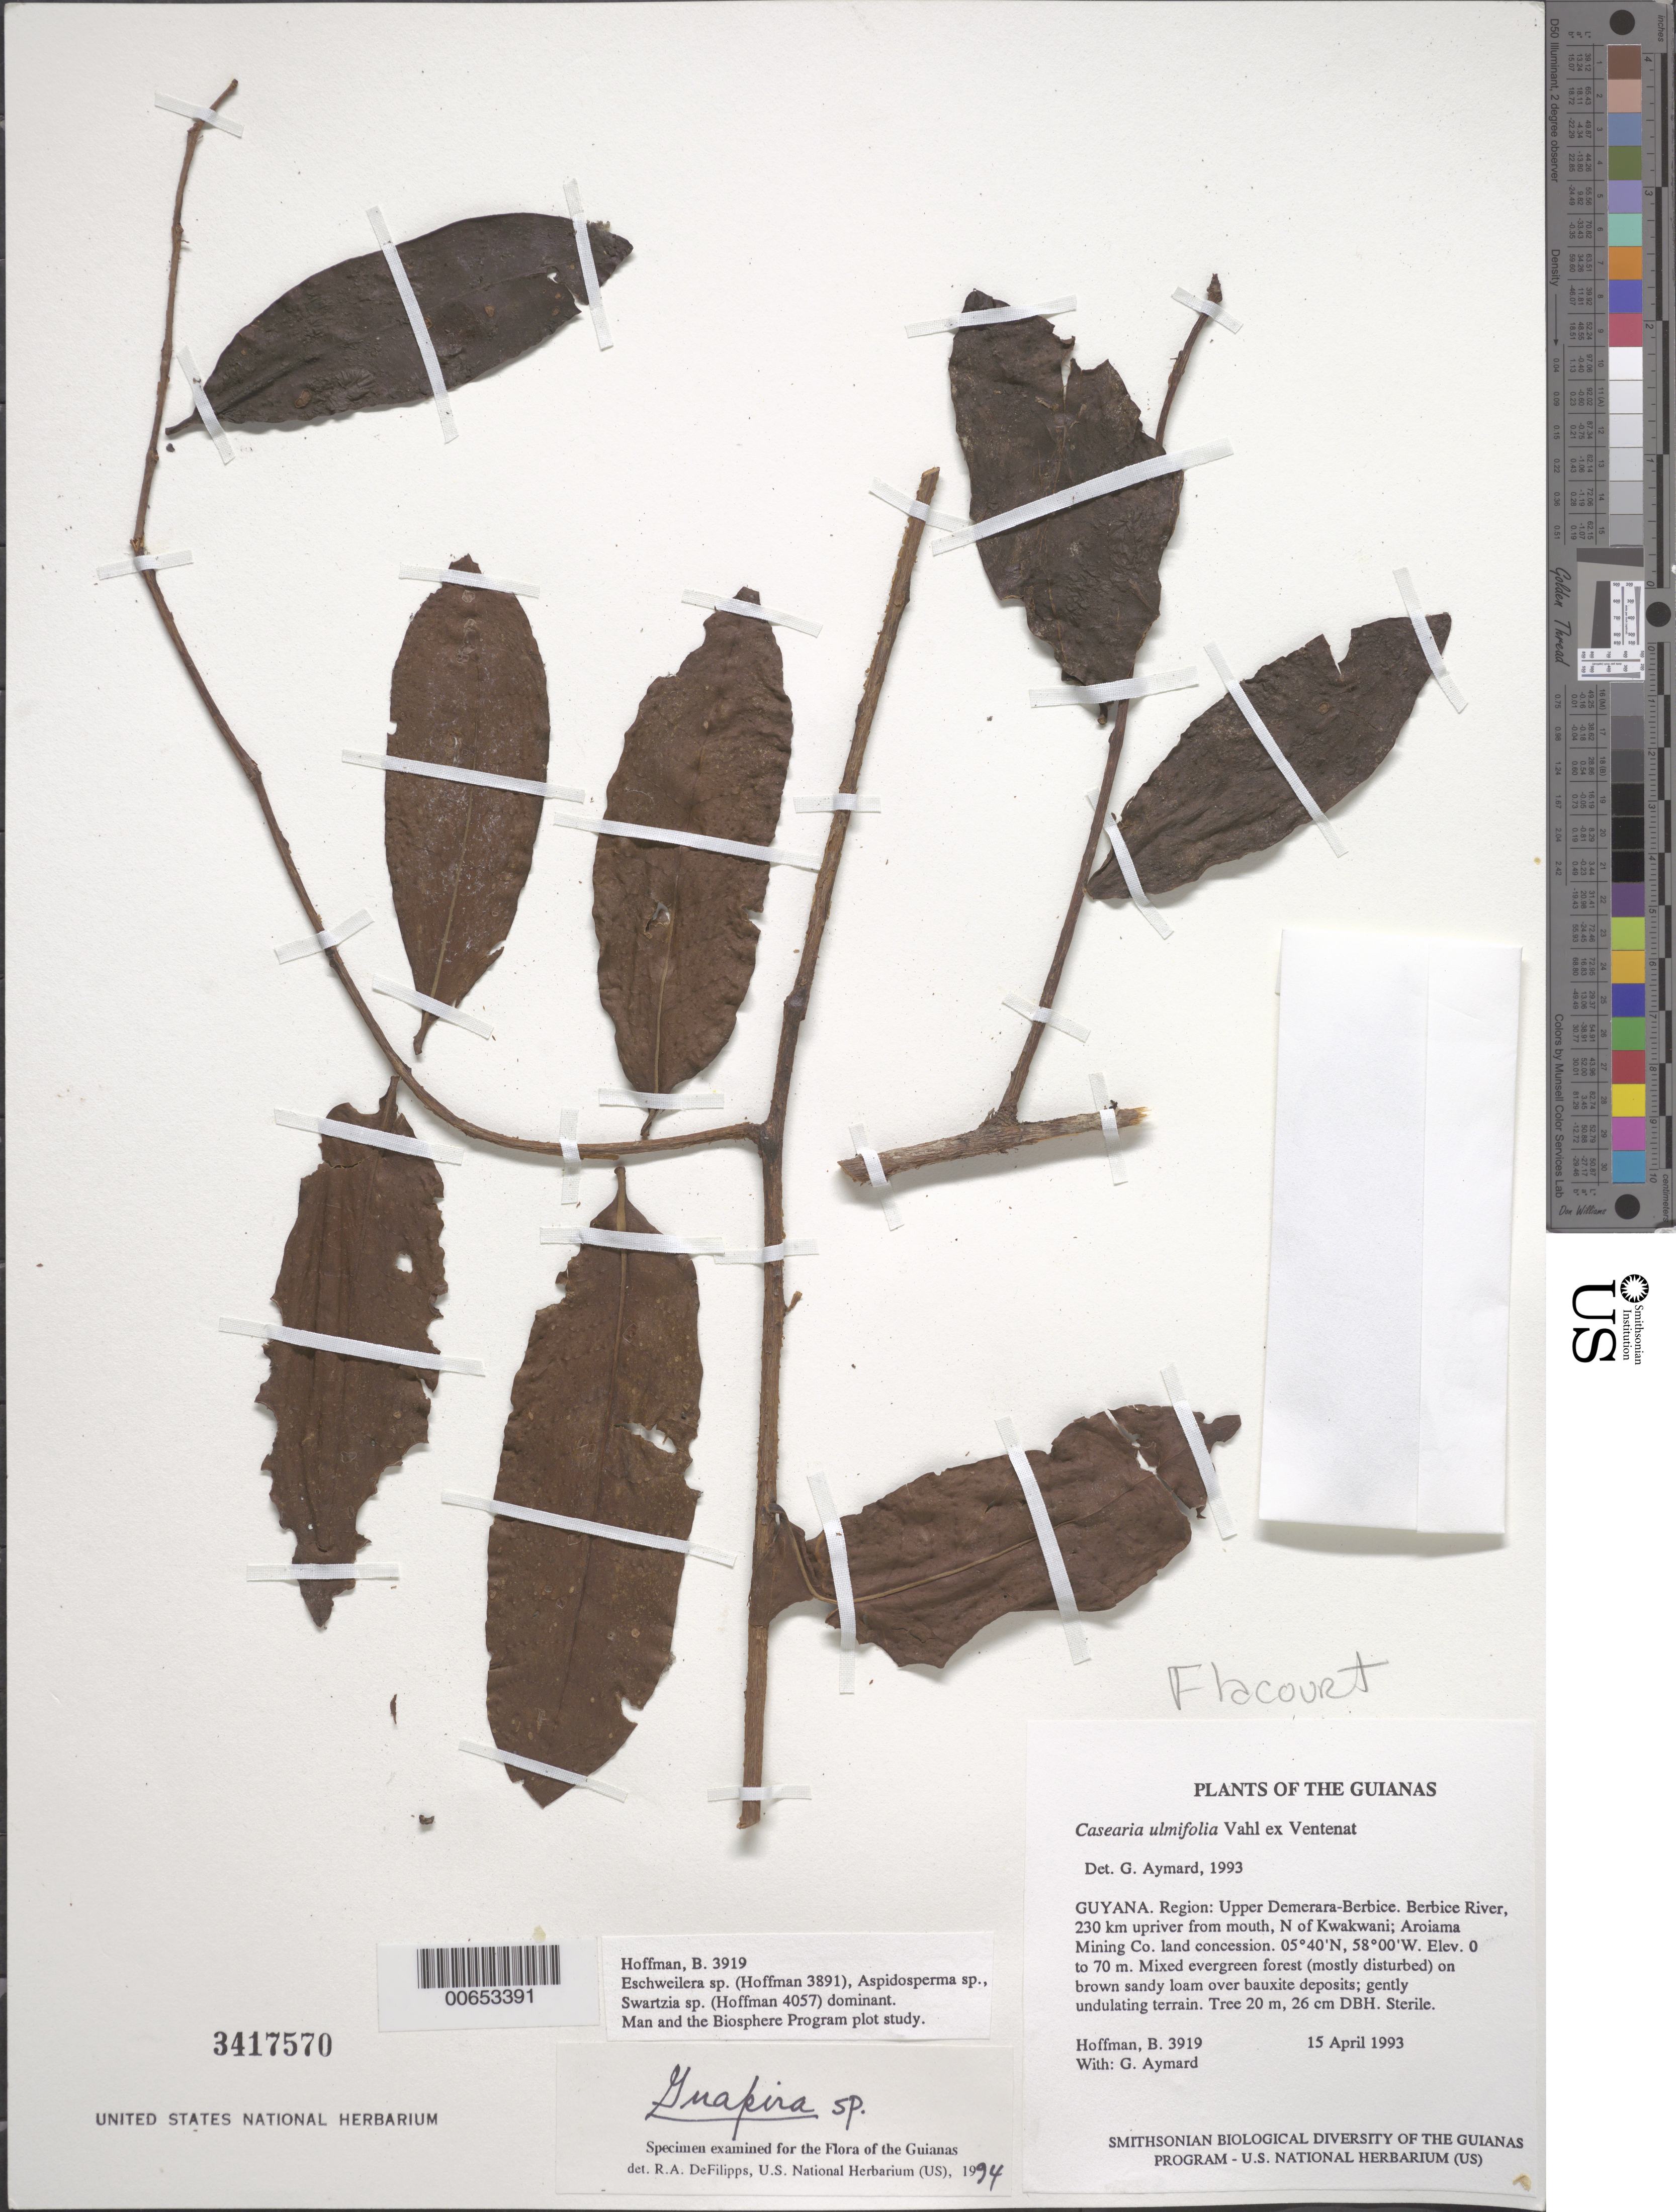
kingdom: Plantae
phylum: Tracheophyta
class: Magnoliopsida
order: Caryophyllales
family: Nyctaginaceae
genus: Guapira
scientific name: Guapira sp.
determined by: DeFilipps, R. A.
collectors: B. Hoffman & G. A. Aymard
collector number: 3919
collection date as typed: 15 April 1993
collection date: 1993-04-15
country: Guyana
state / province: U. Demerara-Berbice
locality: Berbice River, 230 km upriver from mouth, N of Kwakwani; Aroiama Mining Co. land concession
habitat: Mixed evergreen forest (mostly disturbed) on brown sandy loam over bauxite deposits; gently undulating terrain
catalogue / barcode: US 3417570